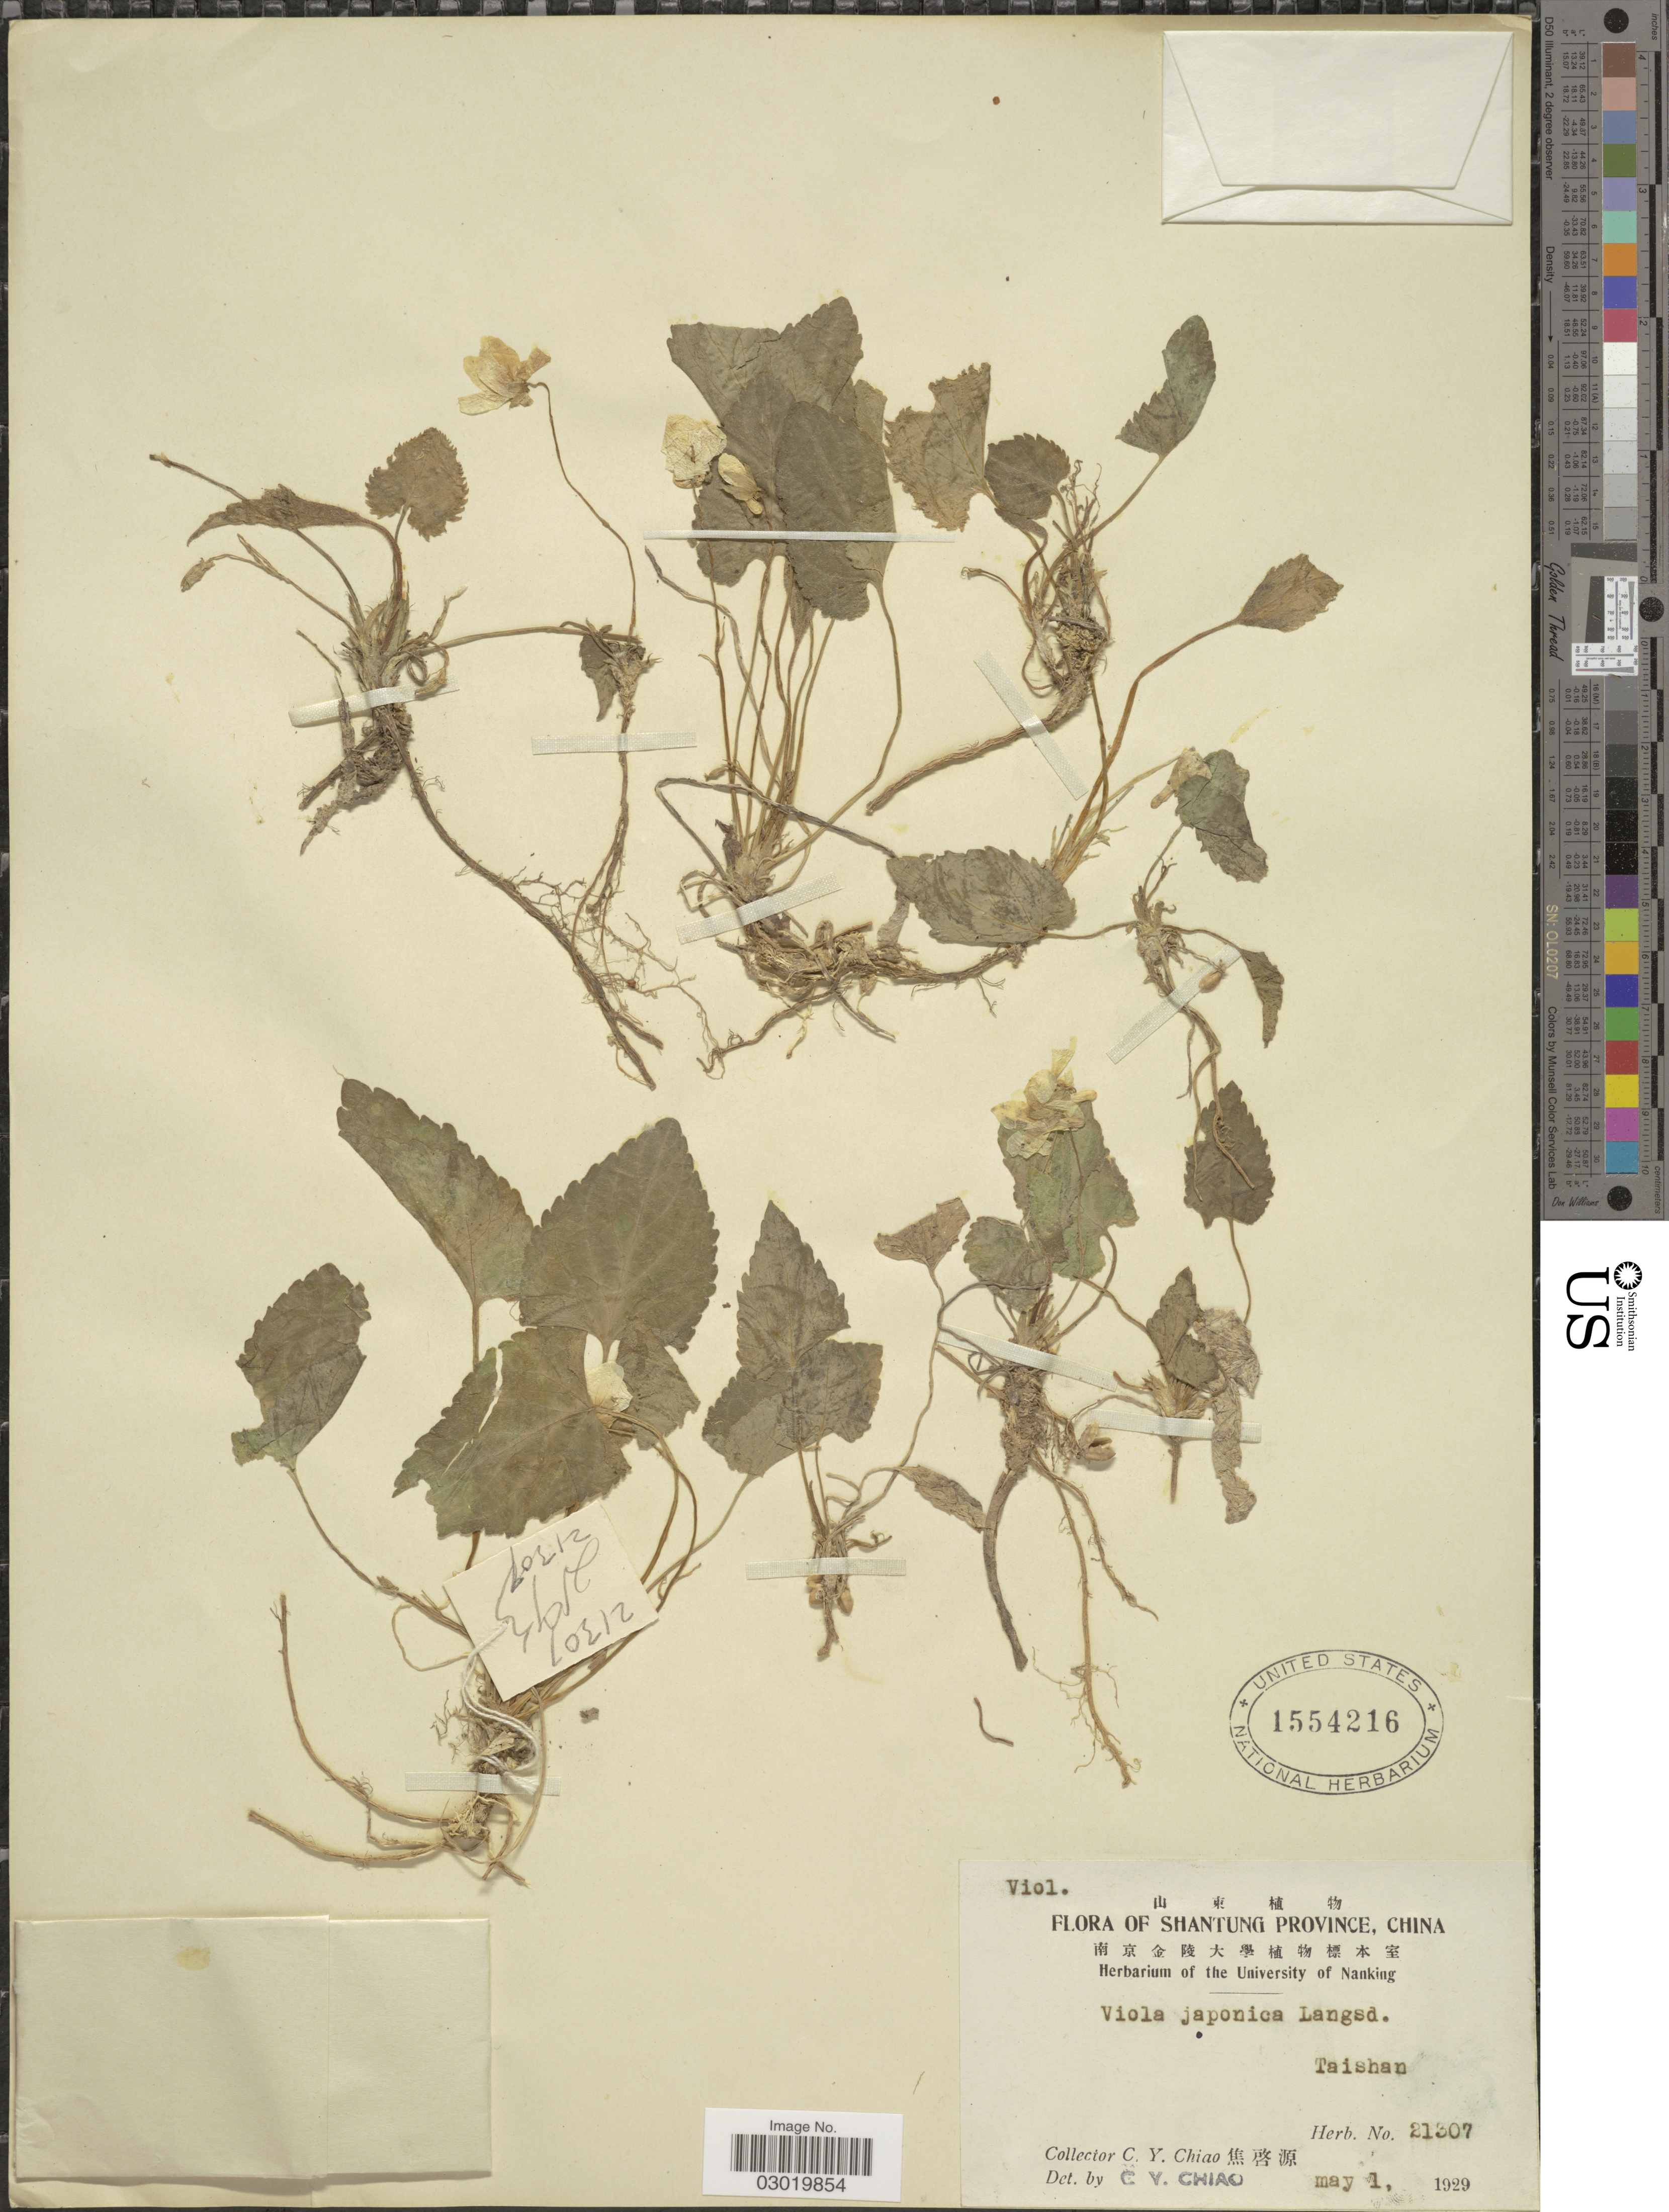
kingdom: Plantae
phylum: Tracheophyta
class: Magnoliopsida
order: Malpighiales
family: Violaceae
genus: Viola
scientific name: Viola japonica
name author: Langsd. ex DC.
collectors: C. Y. Chiao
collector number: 21307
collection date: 1929-05-01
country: China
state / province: Shandong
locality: Shantung Province. Taishan.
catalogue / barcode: US 1554216